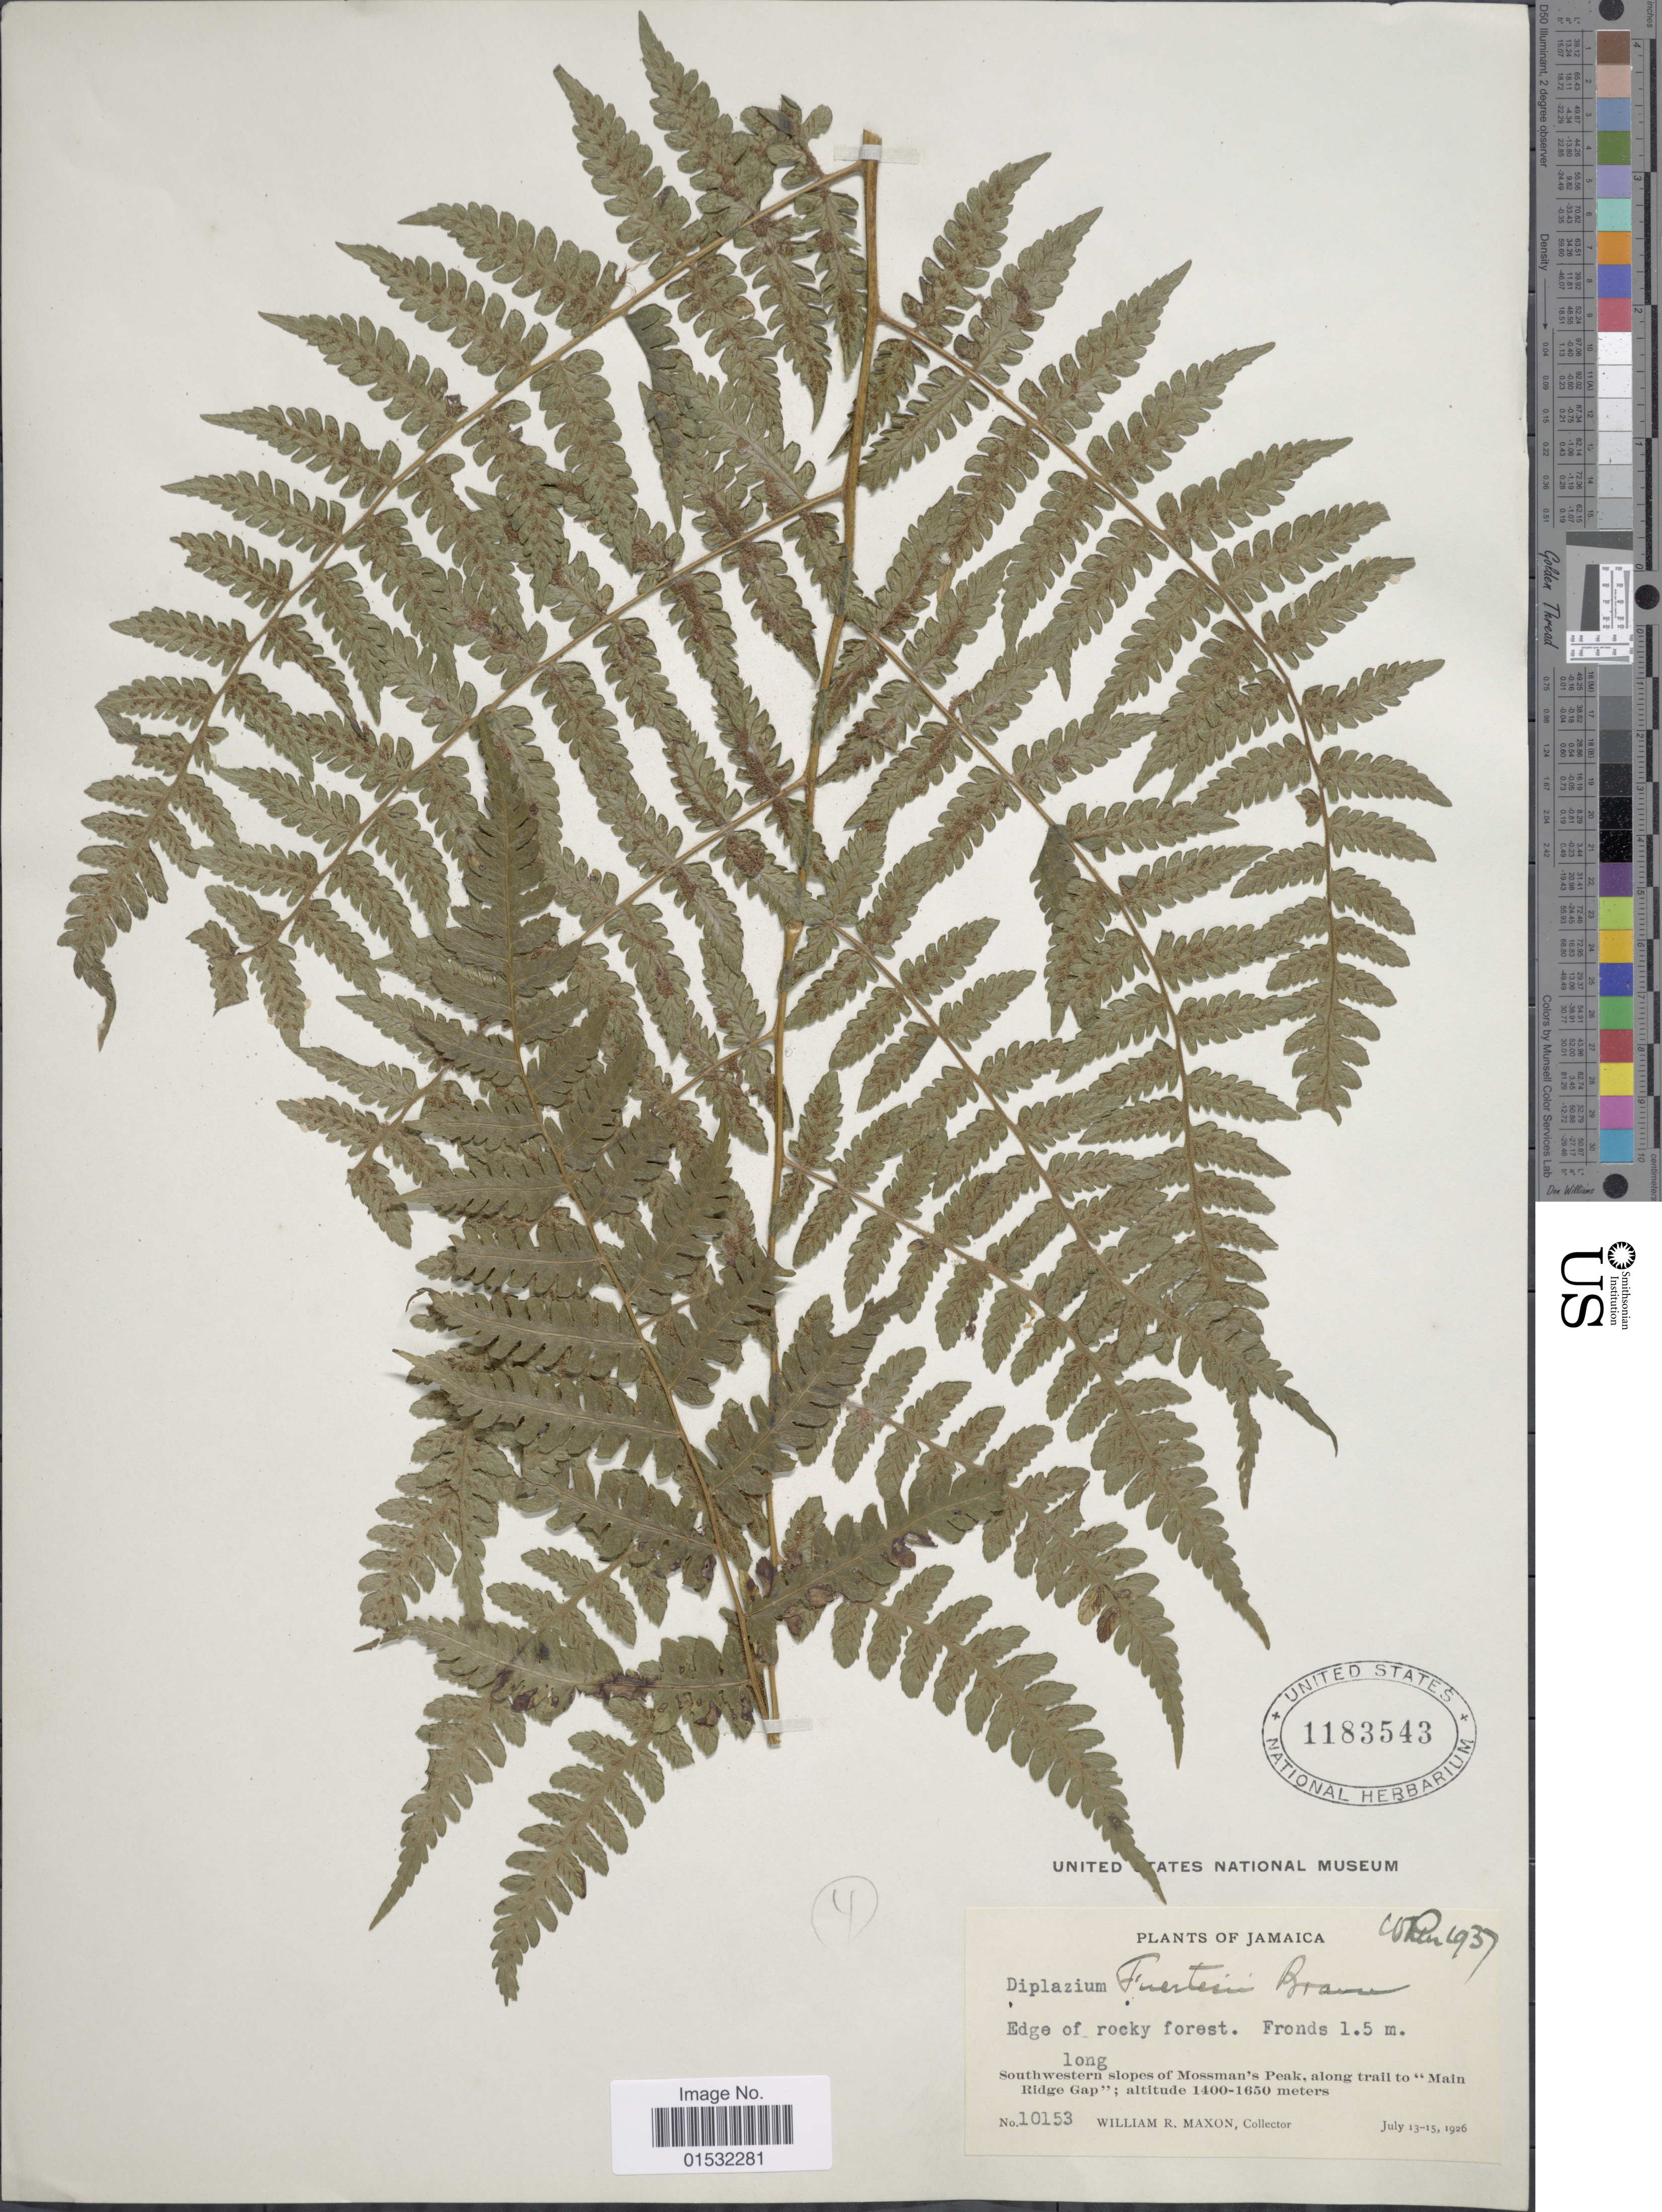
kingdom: Plantae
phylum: Tracheophyta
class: Polypodiopsida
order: Polypodiales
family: Athyriaceae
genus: Diplazium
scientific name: Diplazium fuertesii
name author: Brause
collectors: W. R. Maxon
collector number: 10153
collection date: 1926-07-13/1926-07-15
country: Jamaica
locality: Southwestern slope of Mossman's Peak, along trail to "Main Ridge Gap"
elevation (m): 1400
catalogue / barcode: US 1183543